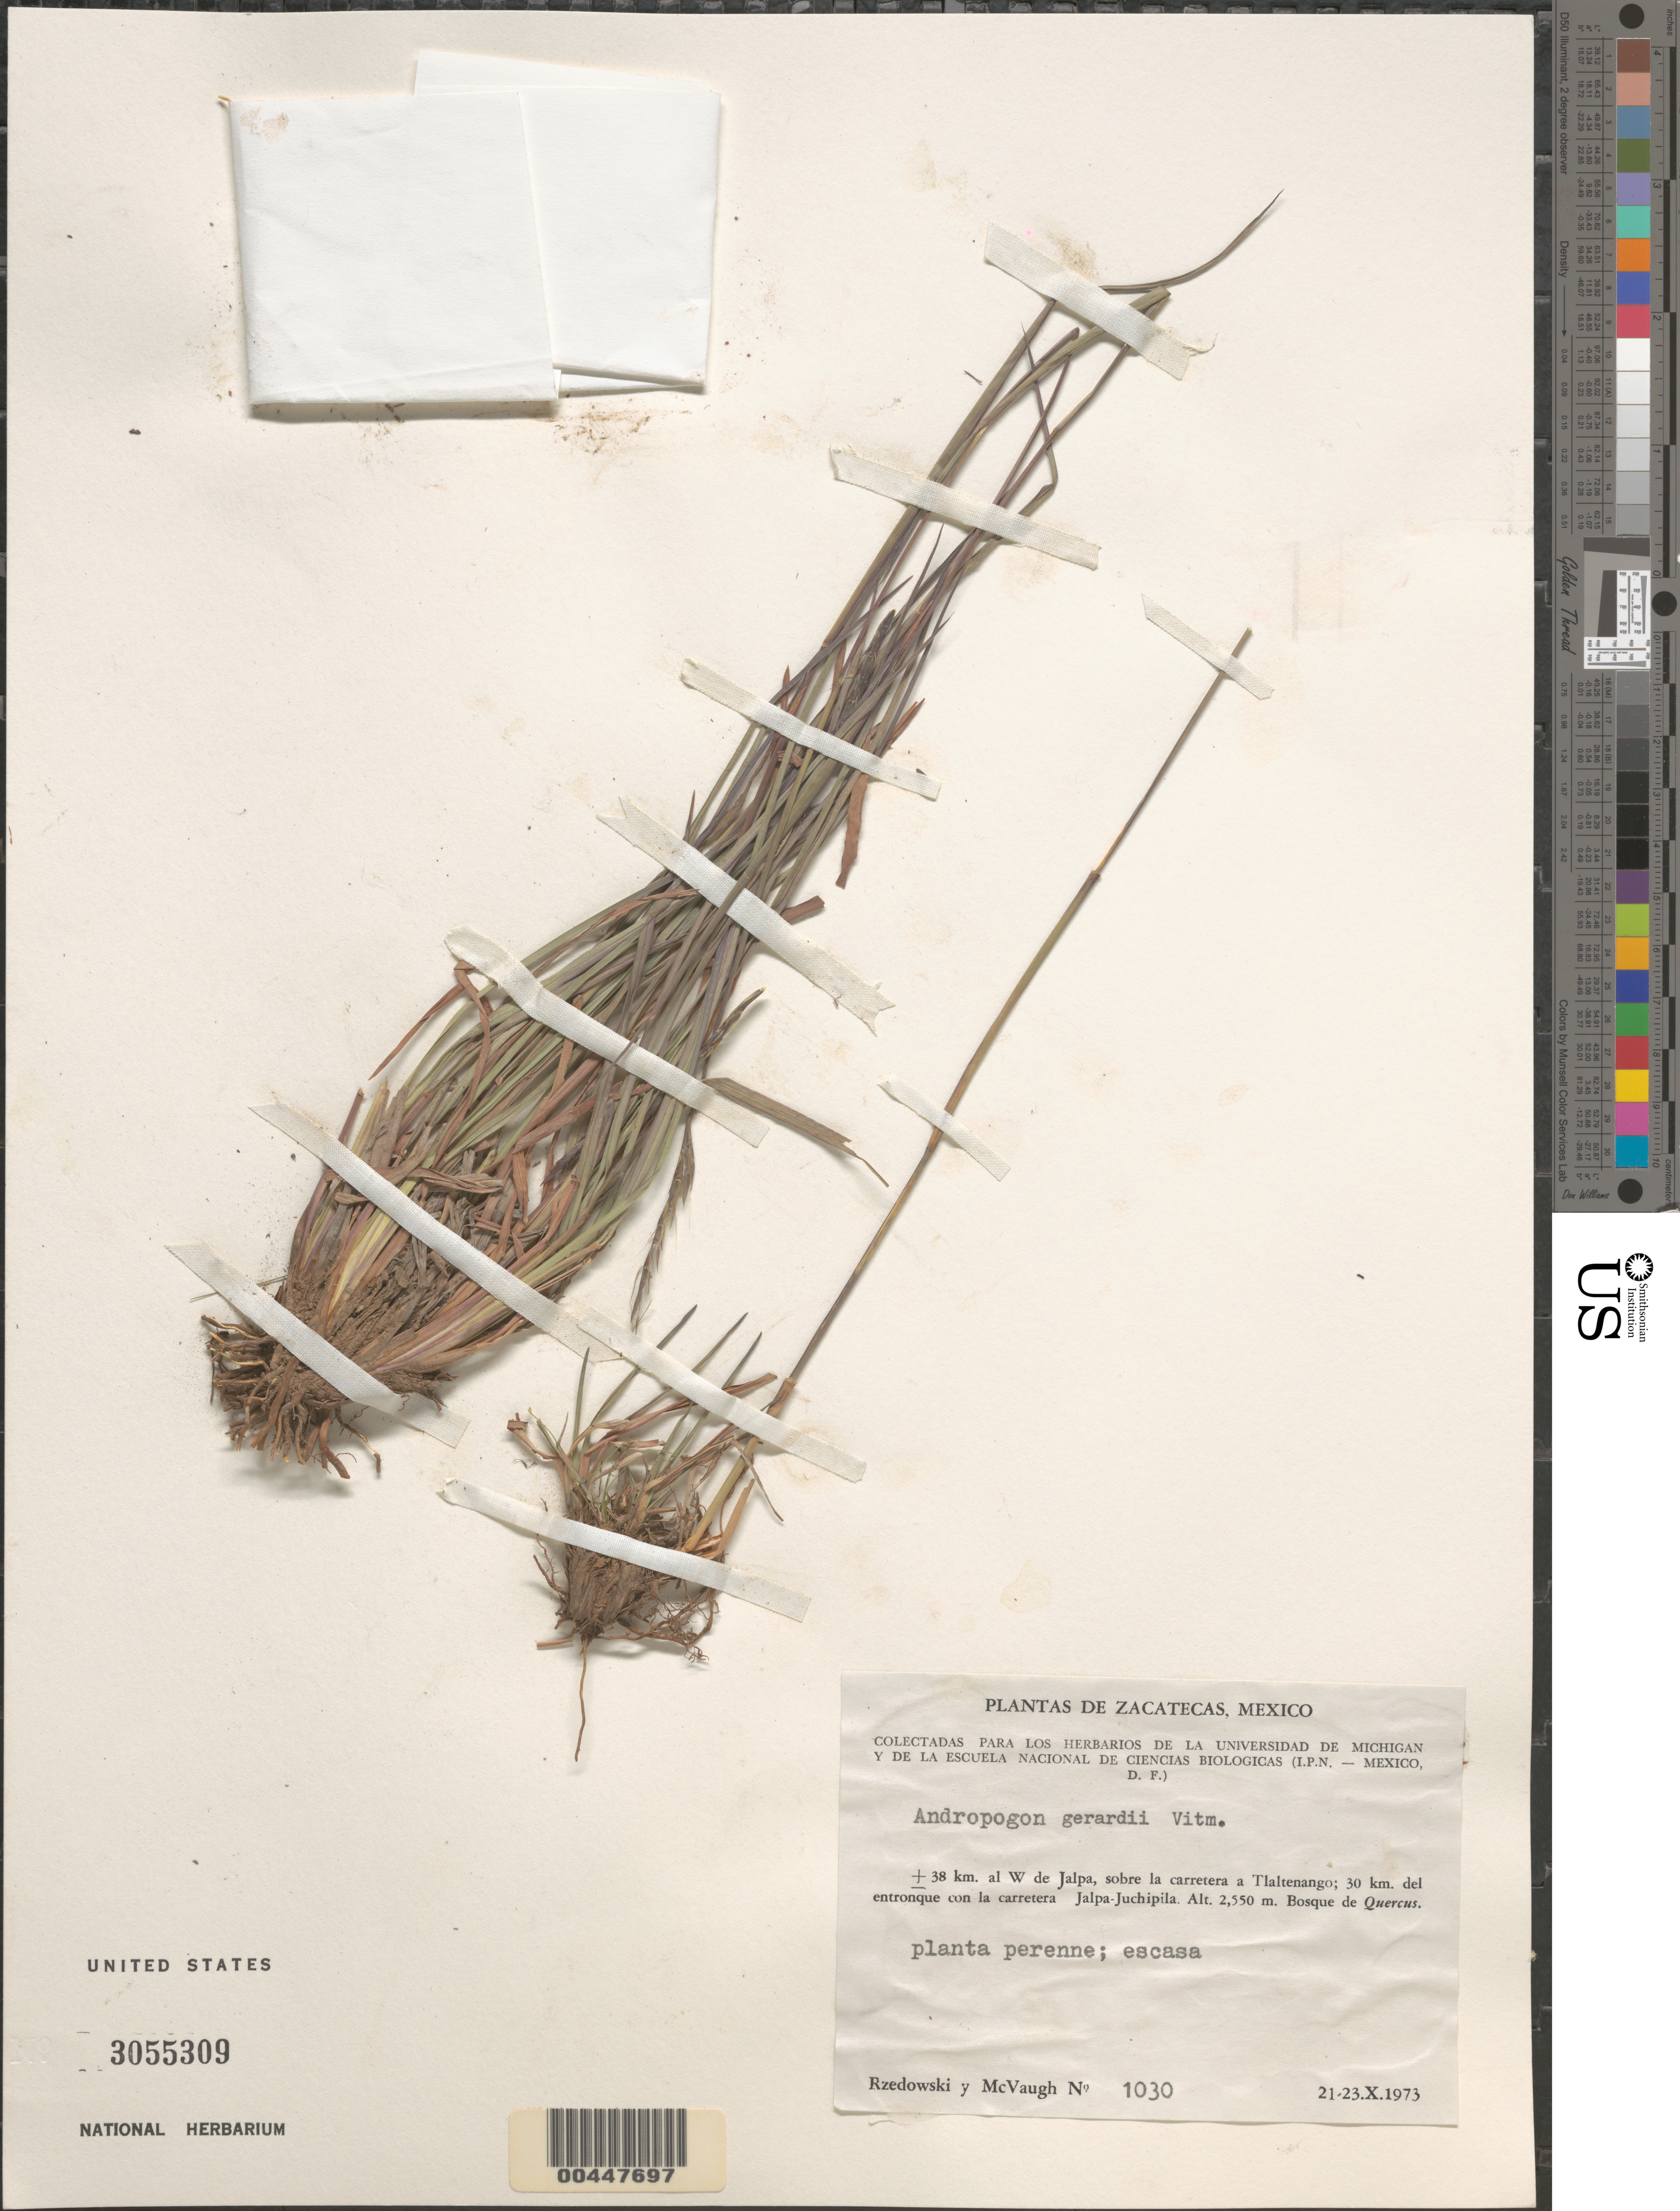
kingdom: Plantae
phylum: Tracheophyta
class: Liliopsida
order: Poales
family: Poaceae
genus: Andropogon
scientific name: Andropogon gerardii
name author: Vitman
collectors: J. Rzedowski & R. McVaugh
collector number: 1030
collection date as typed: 21 Oct 1973 to 23 Oct 1973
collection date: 1973-10-21/1973-10-23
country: Mexico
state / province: Zacatecas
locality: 38 km al W de Jalpa, sobre la carretera a Tlaltenango, 30 km del entronque con carretera, Jalpa-Juchipila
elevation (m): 2550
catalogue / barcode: US 3055309